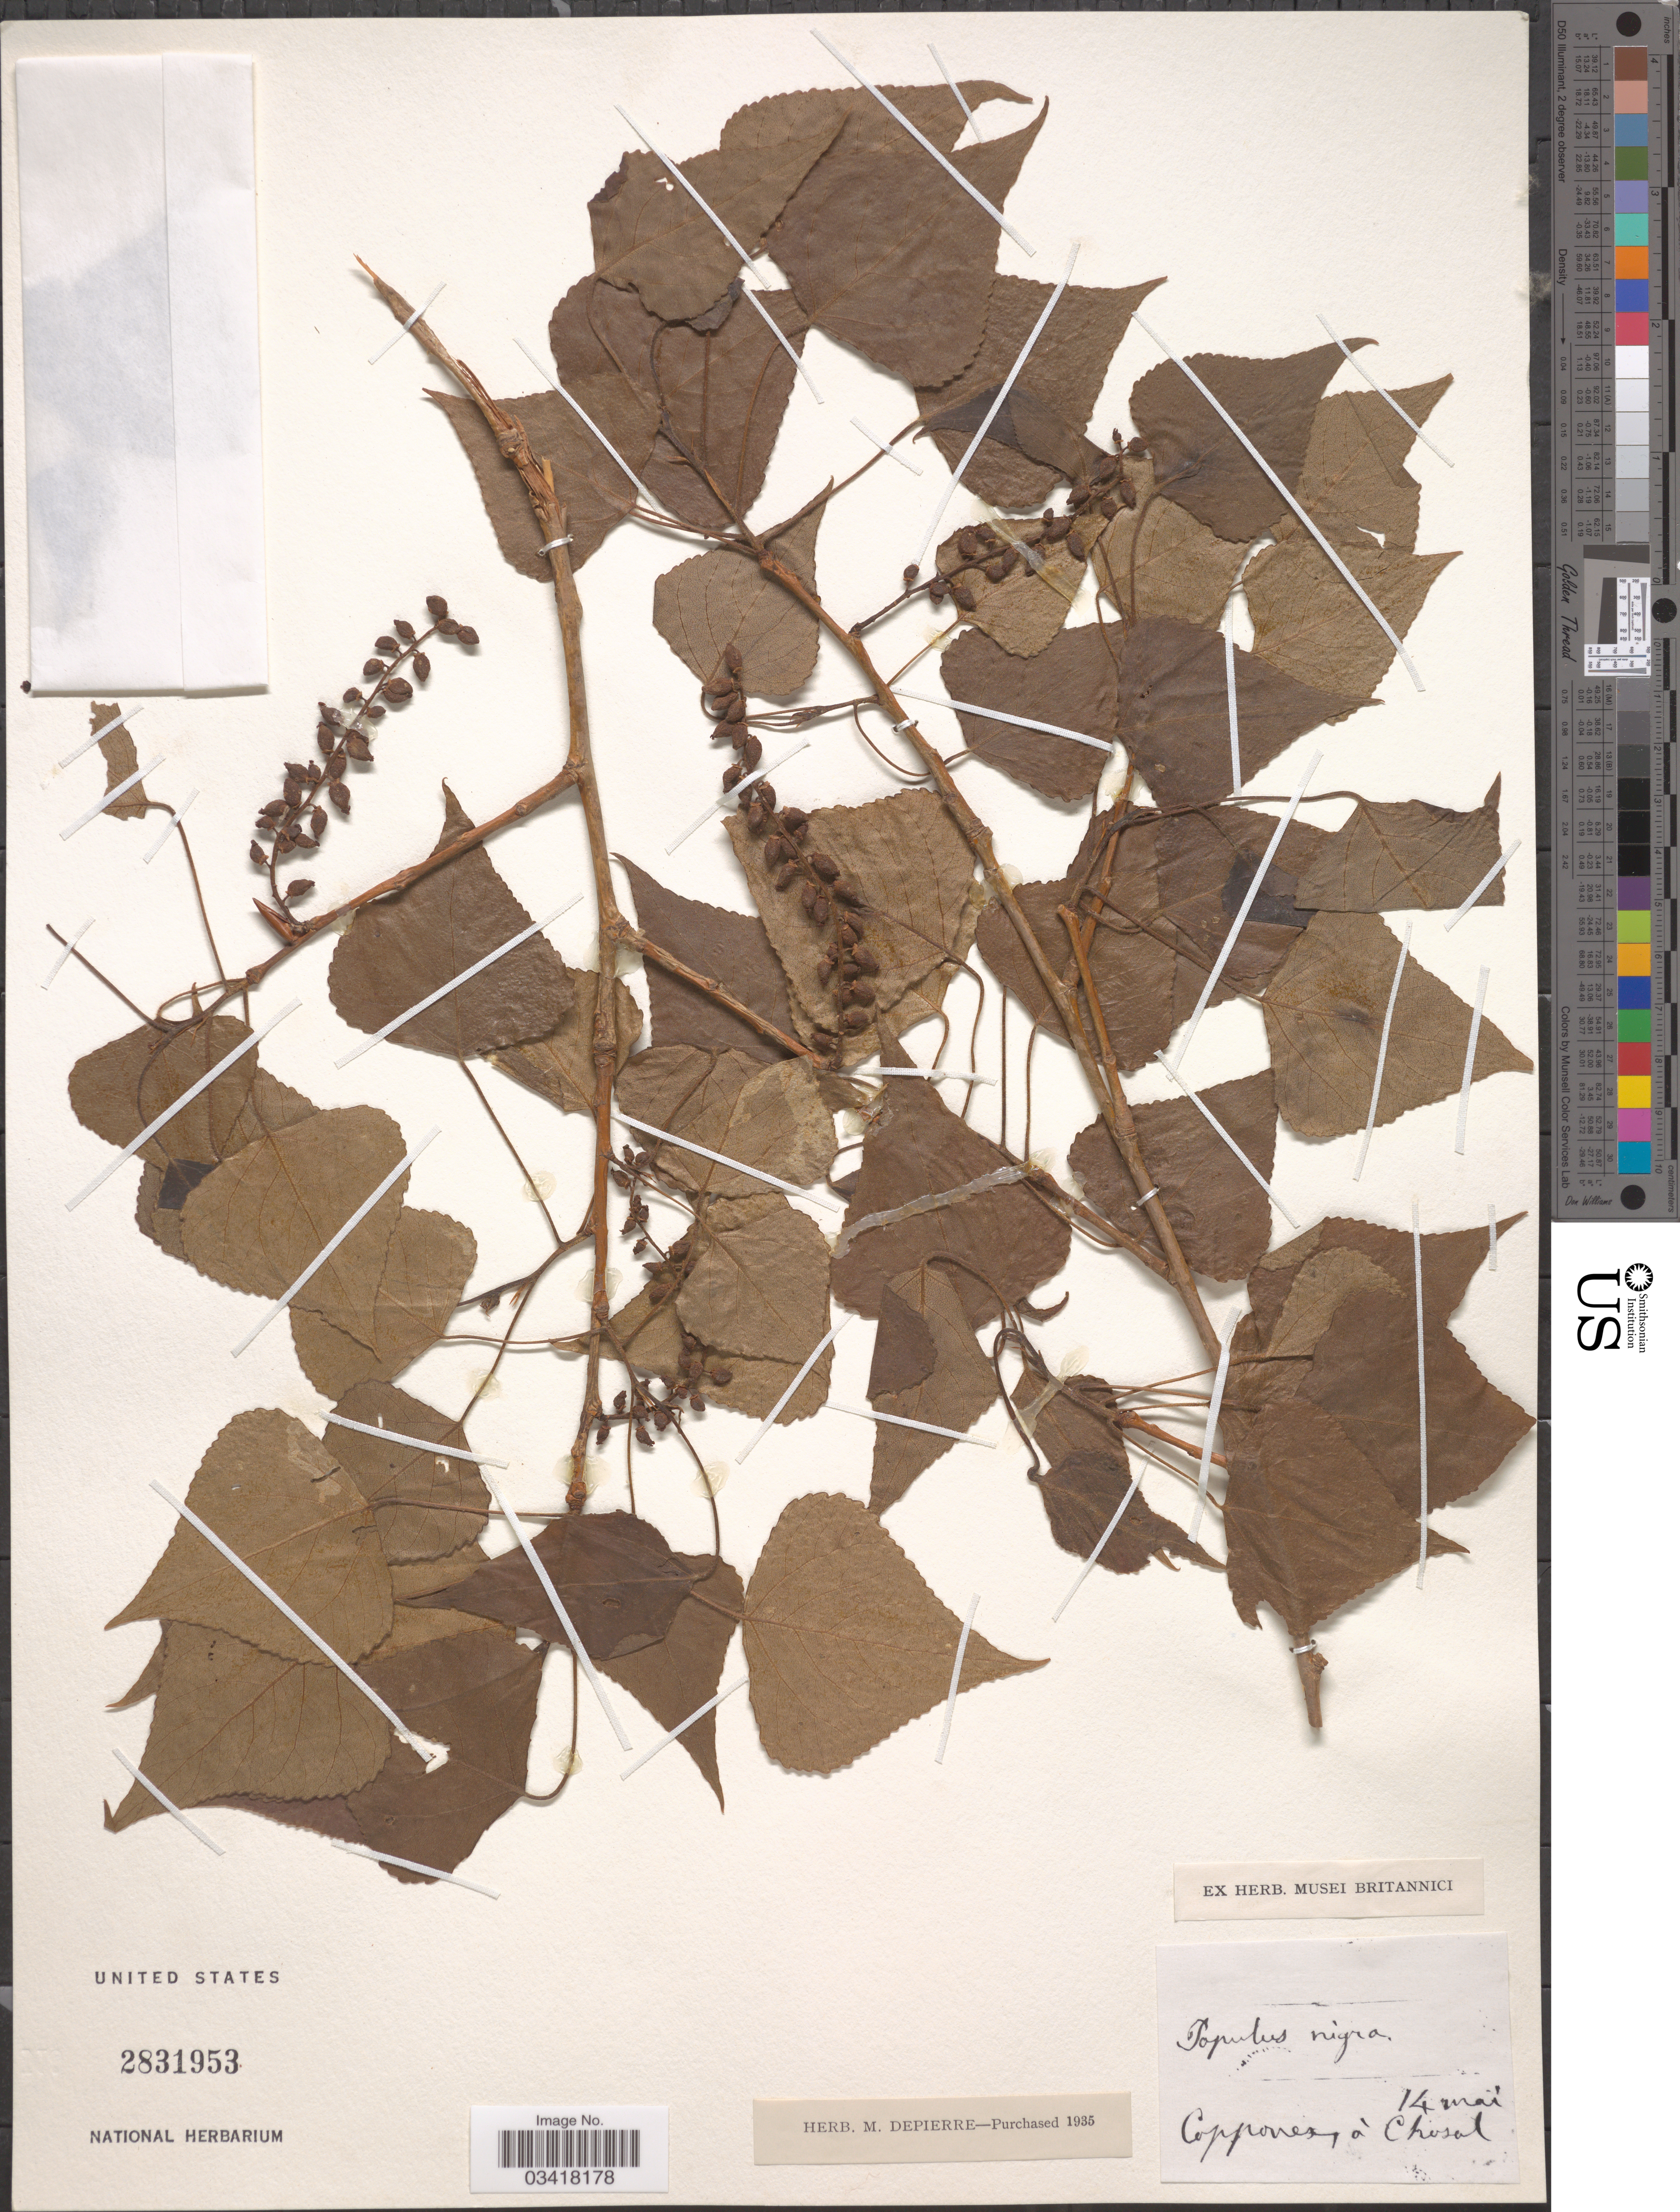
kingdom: Plantae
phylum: Tracheophyta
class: Magnoliopsida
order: Malpighiales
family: Salicaceae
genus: Populus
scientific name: Populus nigra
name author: L.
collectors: Ex herb. M. Depierre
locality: Coppones [interpreted] à Chosal.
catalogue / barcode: US 2831953